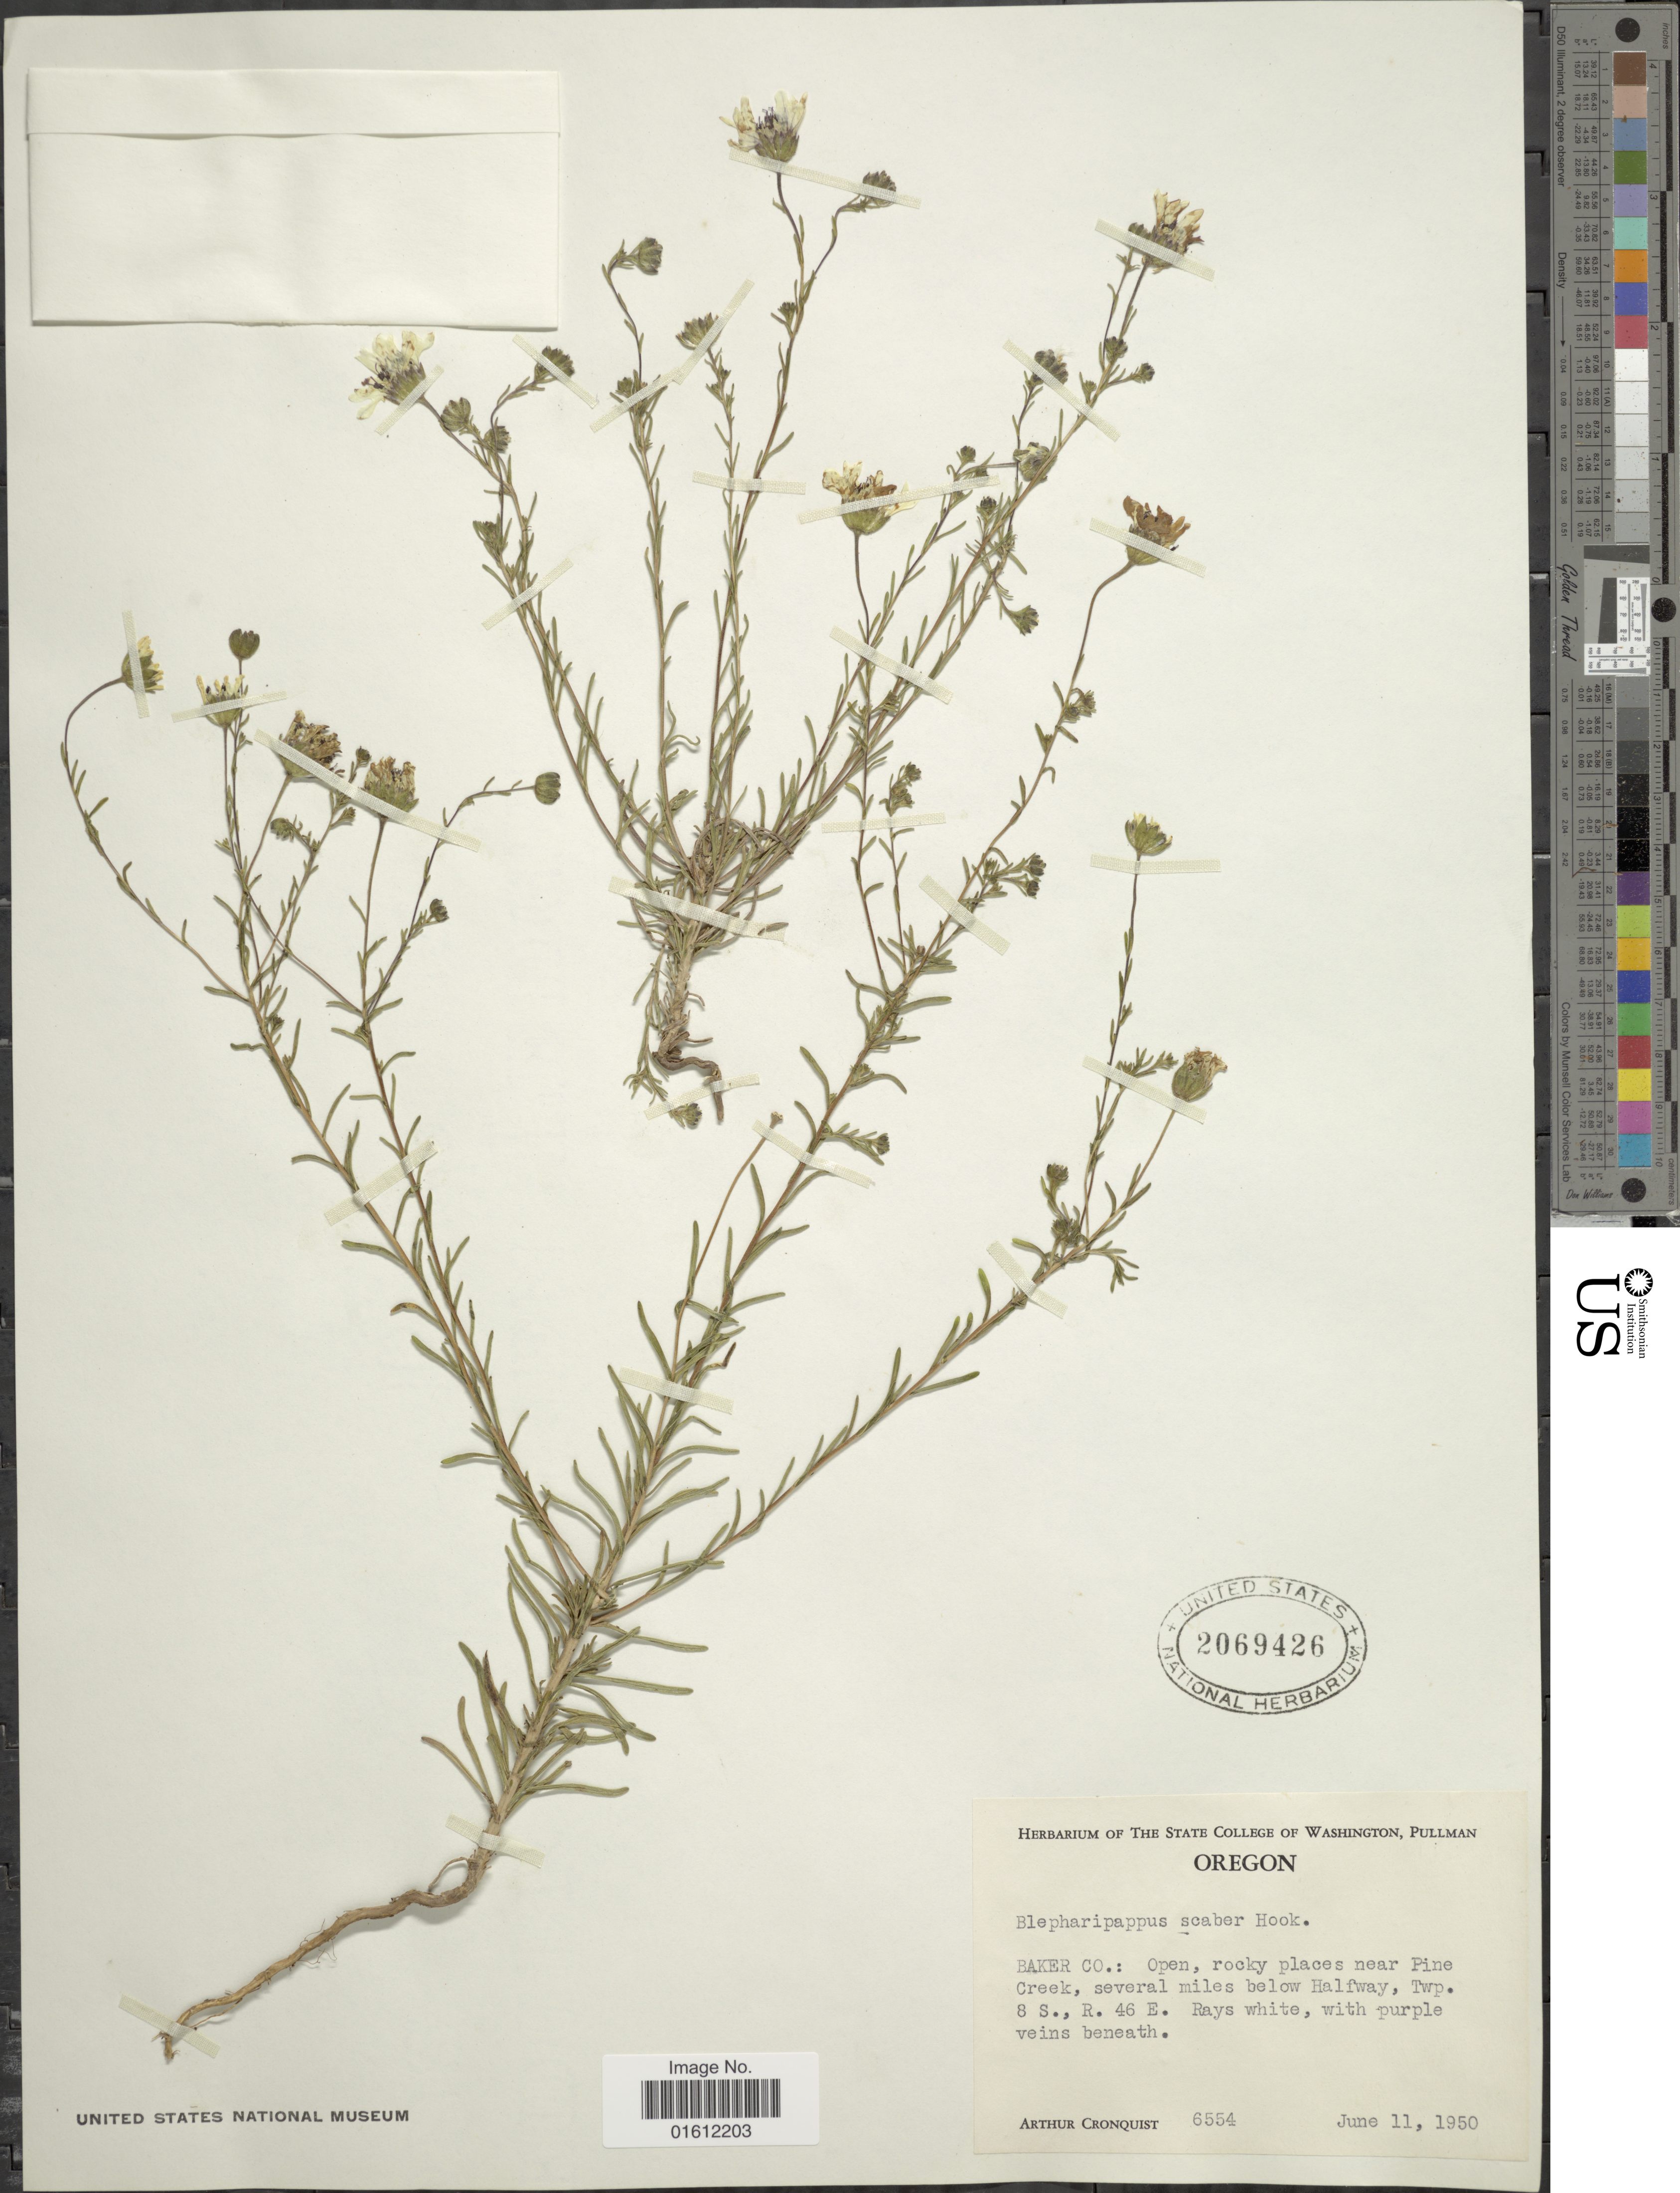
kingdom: Plantae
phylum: Tracheophyta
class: Magnoliopsida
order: Asterales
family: Asteraceae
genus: Blepharipappus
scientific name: Blepharipappus scaber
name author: Hook.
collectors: A. J. Cronquist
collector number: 6554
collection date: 1950-06-11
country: United States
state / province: Oregon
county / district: Baker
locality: Open, rocky places near Pine Creek, several miles below Halfway, Twp. 8 S., R. 46 E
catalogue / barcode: US 2069426